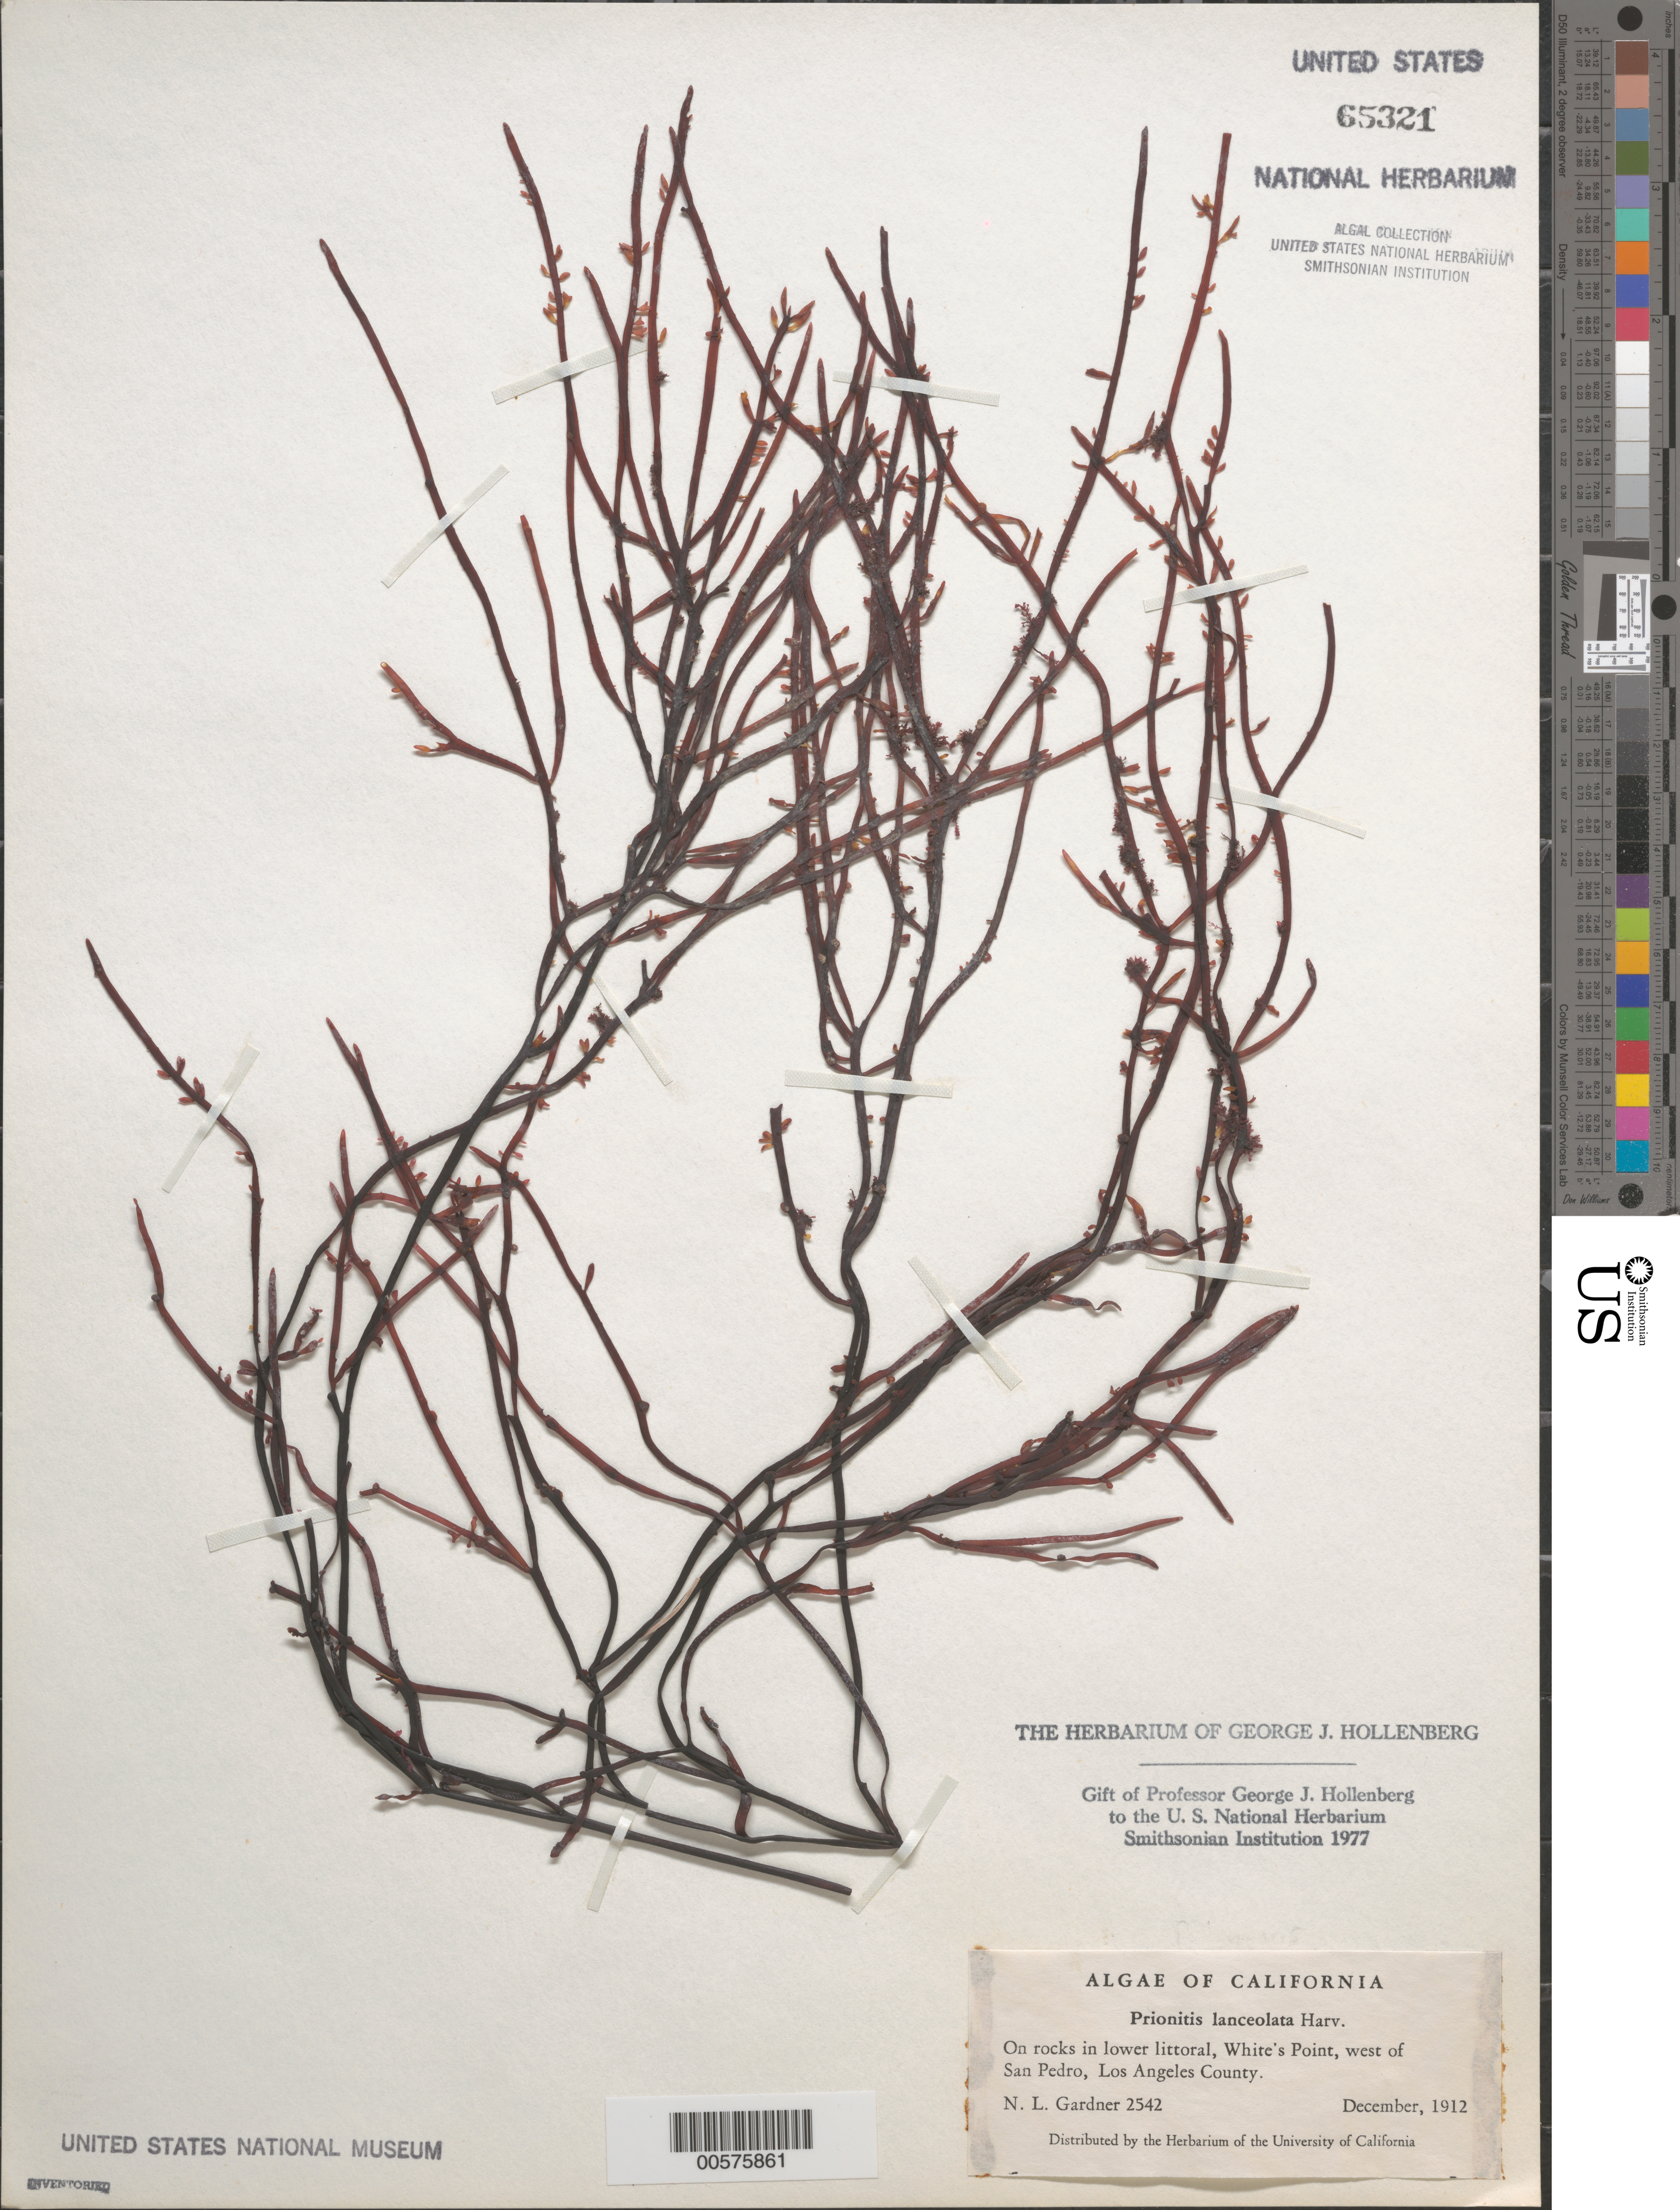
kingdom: Plantae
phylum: Rhodophyta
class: Florideophyceae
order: Cryptonemiales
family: Cryptonemiaceae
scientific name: Prionitis lanceolata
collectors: N. Gardner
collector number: NLG 2542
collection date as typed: Dec 1912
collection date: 1912-12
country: United States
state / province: California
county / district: Los Angeles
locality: White's Point, west of San Pedro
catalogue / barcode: US 65321